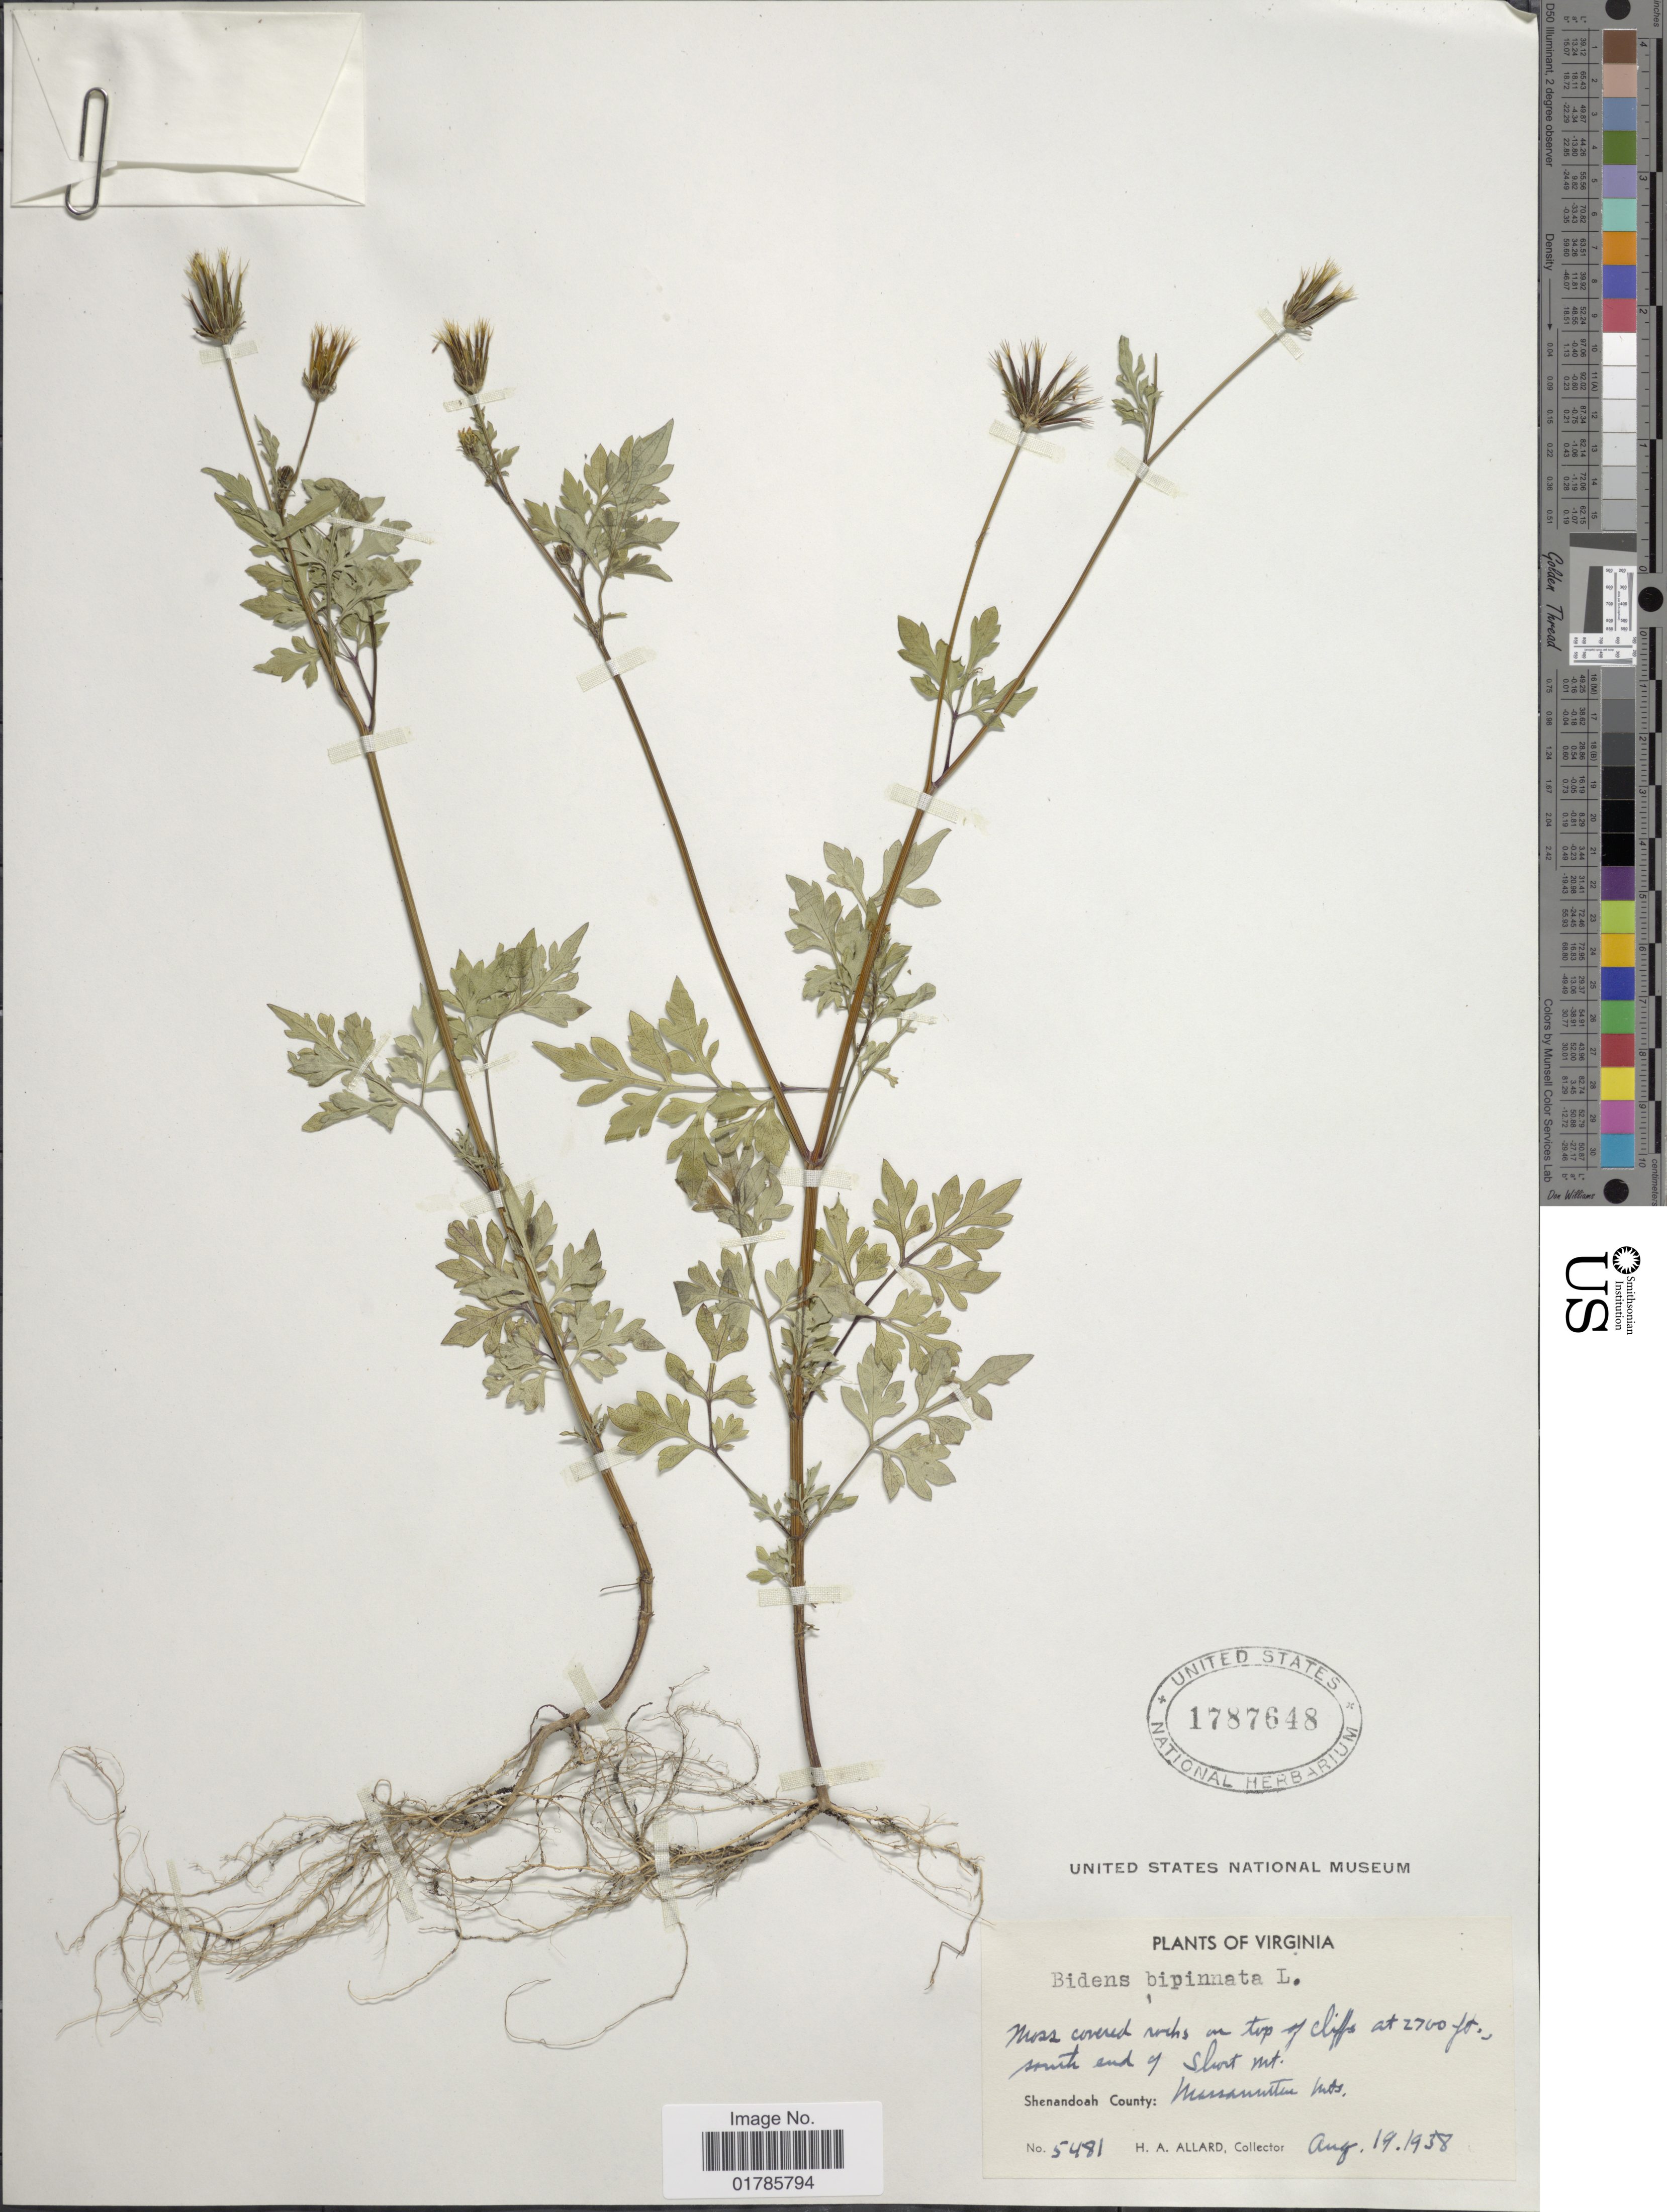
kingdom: Plantae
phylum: Tracheophyta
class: Magnoliopsida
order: Asterales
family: Asteraceae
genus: Bidens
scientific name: Bidens bipinnata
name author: L.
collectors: H. A. Allard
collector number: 5481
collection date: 1938-08-19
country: United States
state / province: Virginia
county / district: Shenandoah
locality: South end of Short mt., Shenandoah County: Massanutten mts.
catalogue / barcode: US 1787648